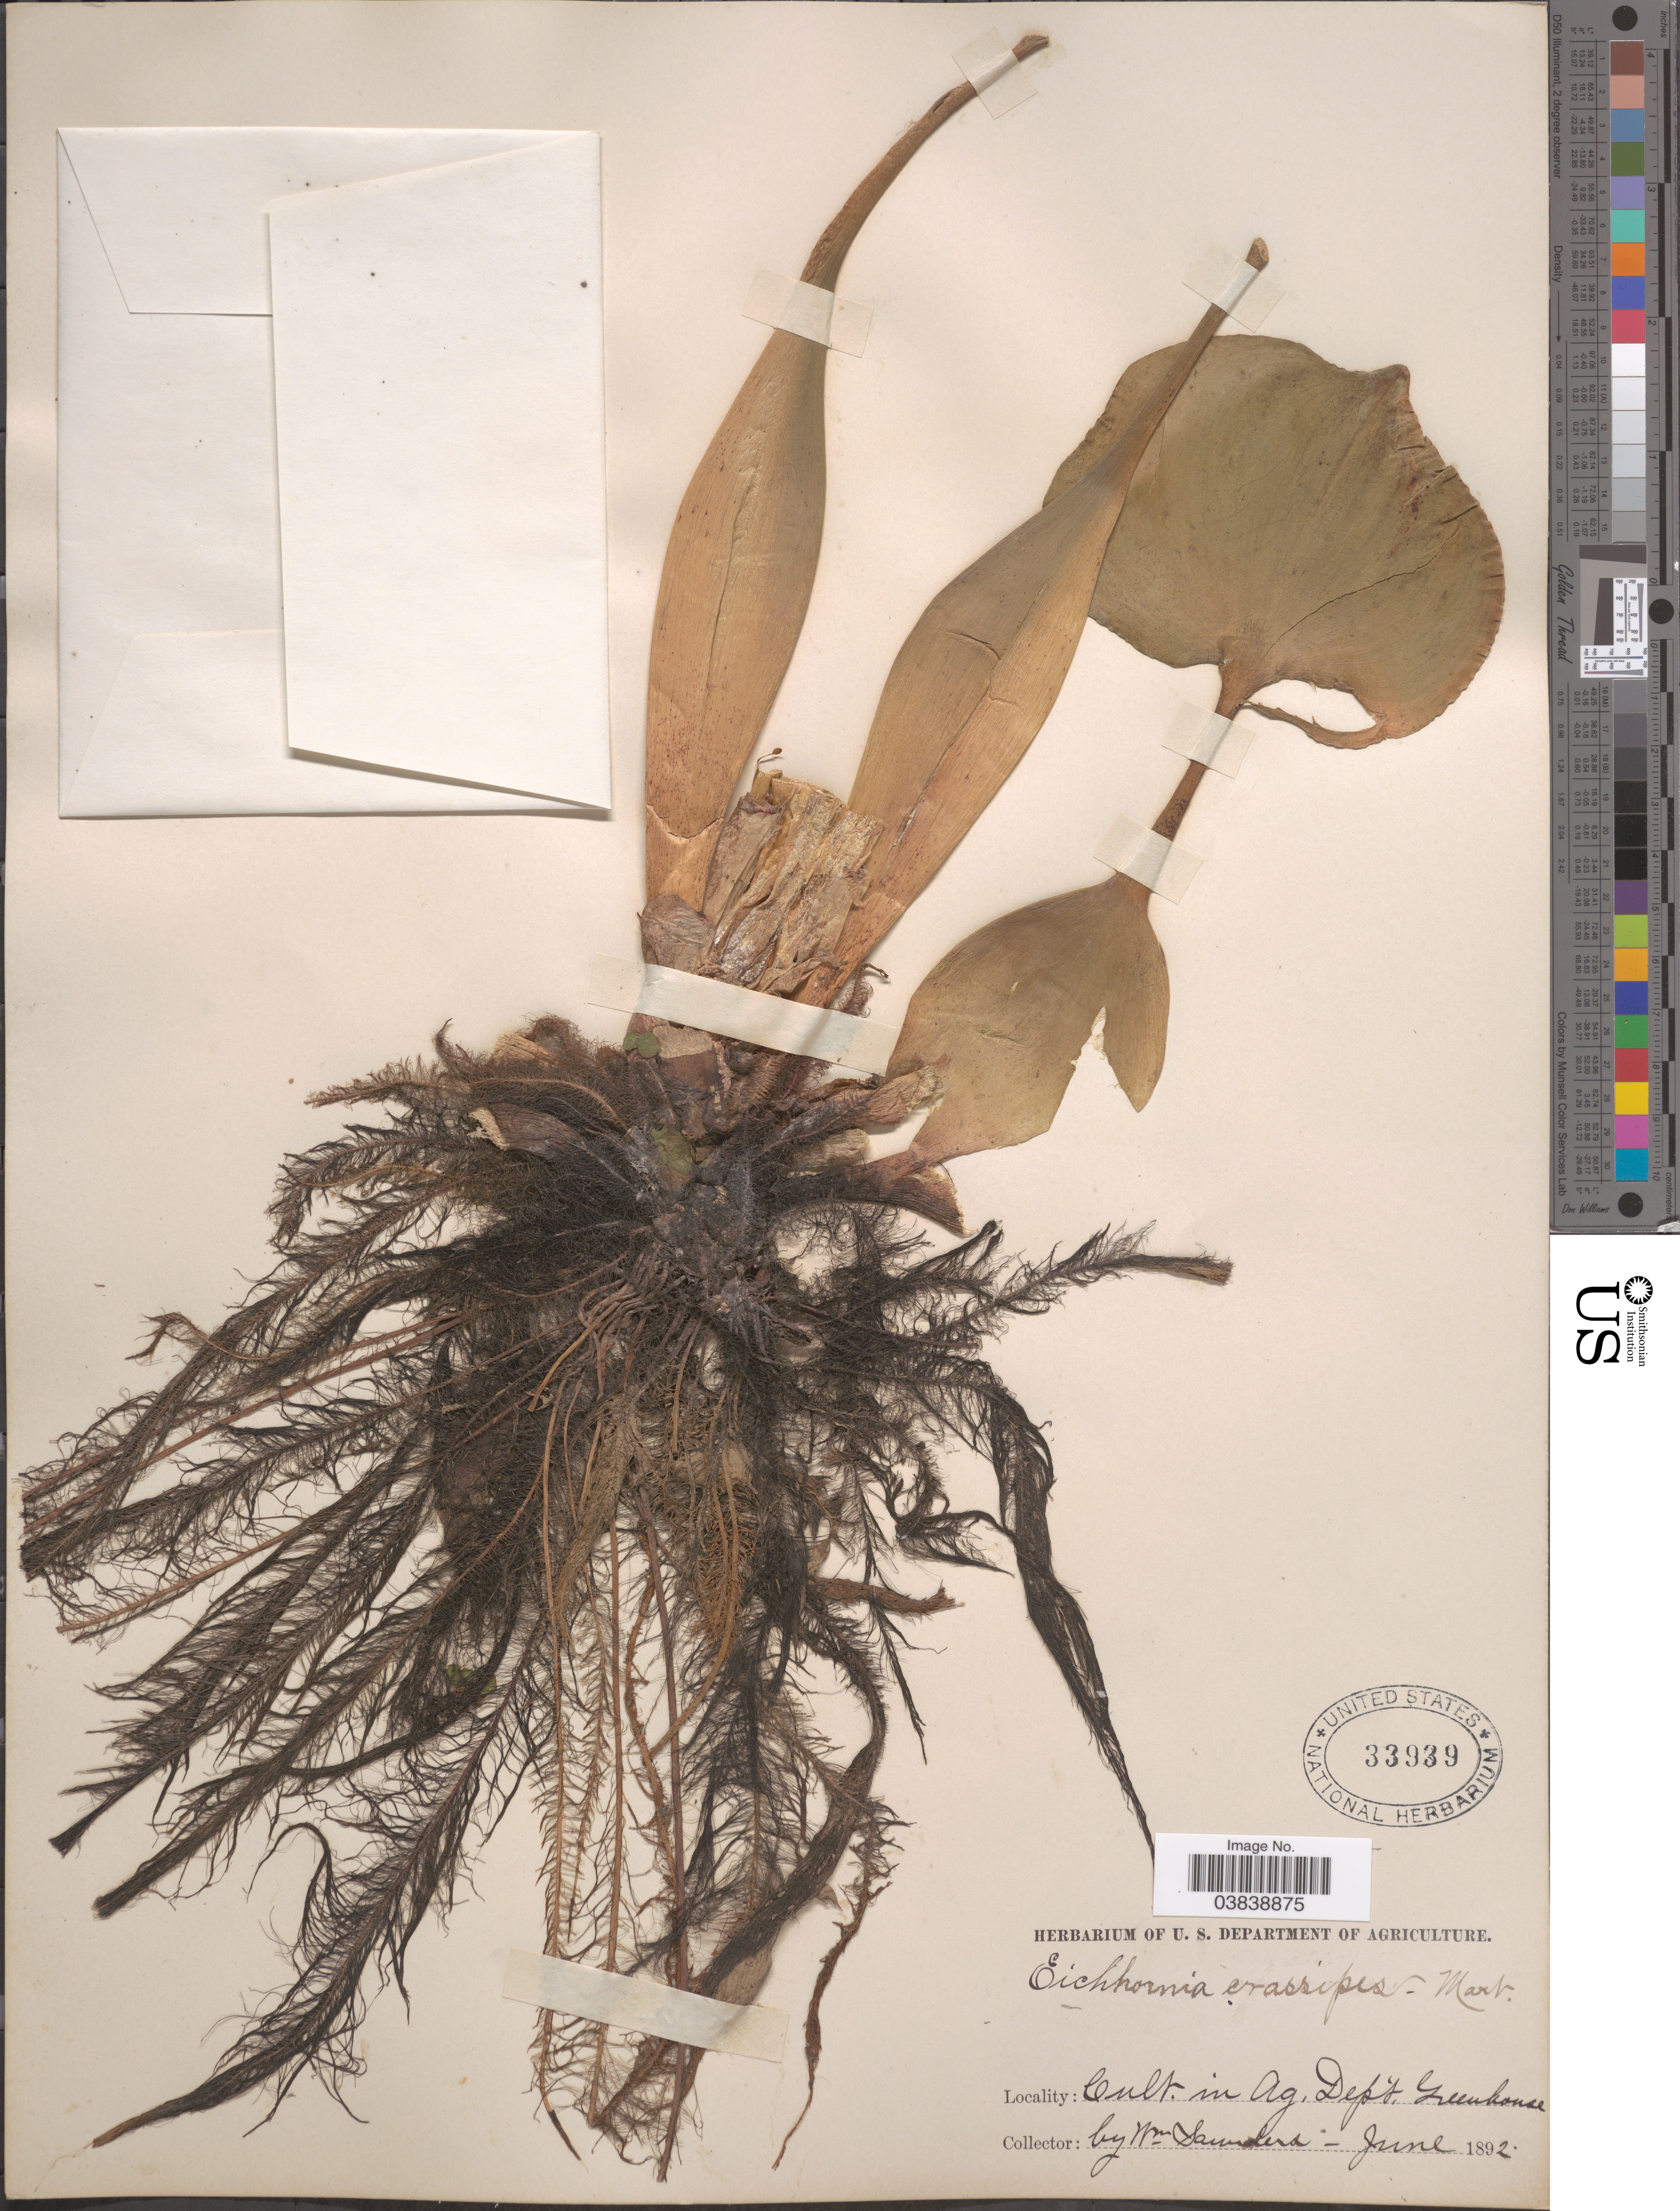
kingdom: Plantae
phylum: Tracheophyta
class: Liliopsida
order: Commelinales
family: Pontederiaceae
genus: Eichhornia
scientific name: Eichhornia crassipes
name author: (Mart.) Solms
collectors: Sanders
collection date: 1892-06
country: United States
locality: Cult in Ag. Dept. Greenhouse.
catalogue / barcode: US 33939